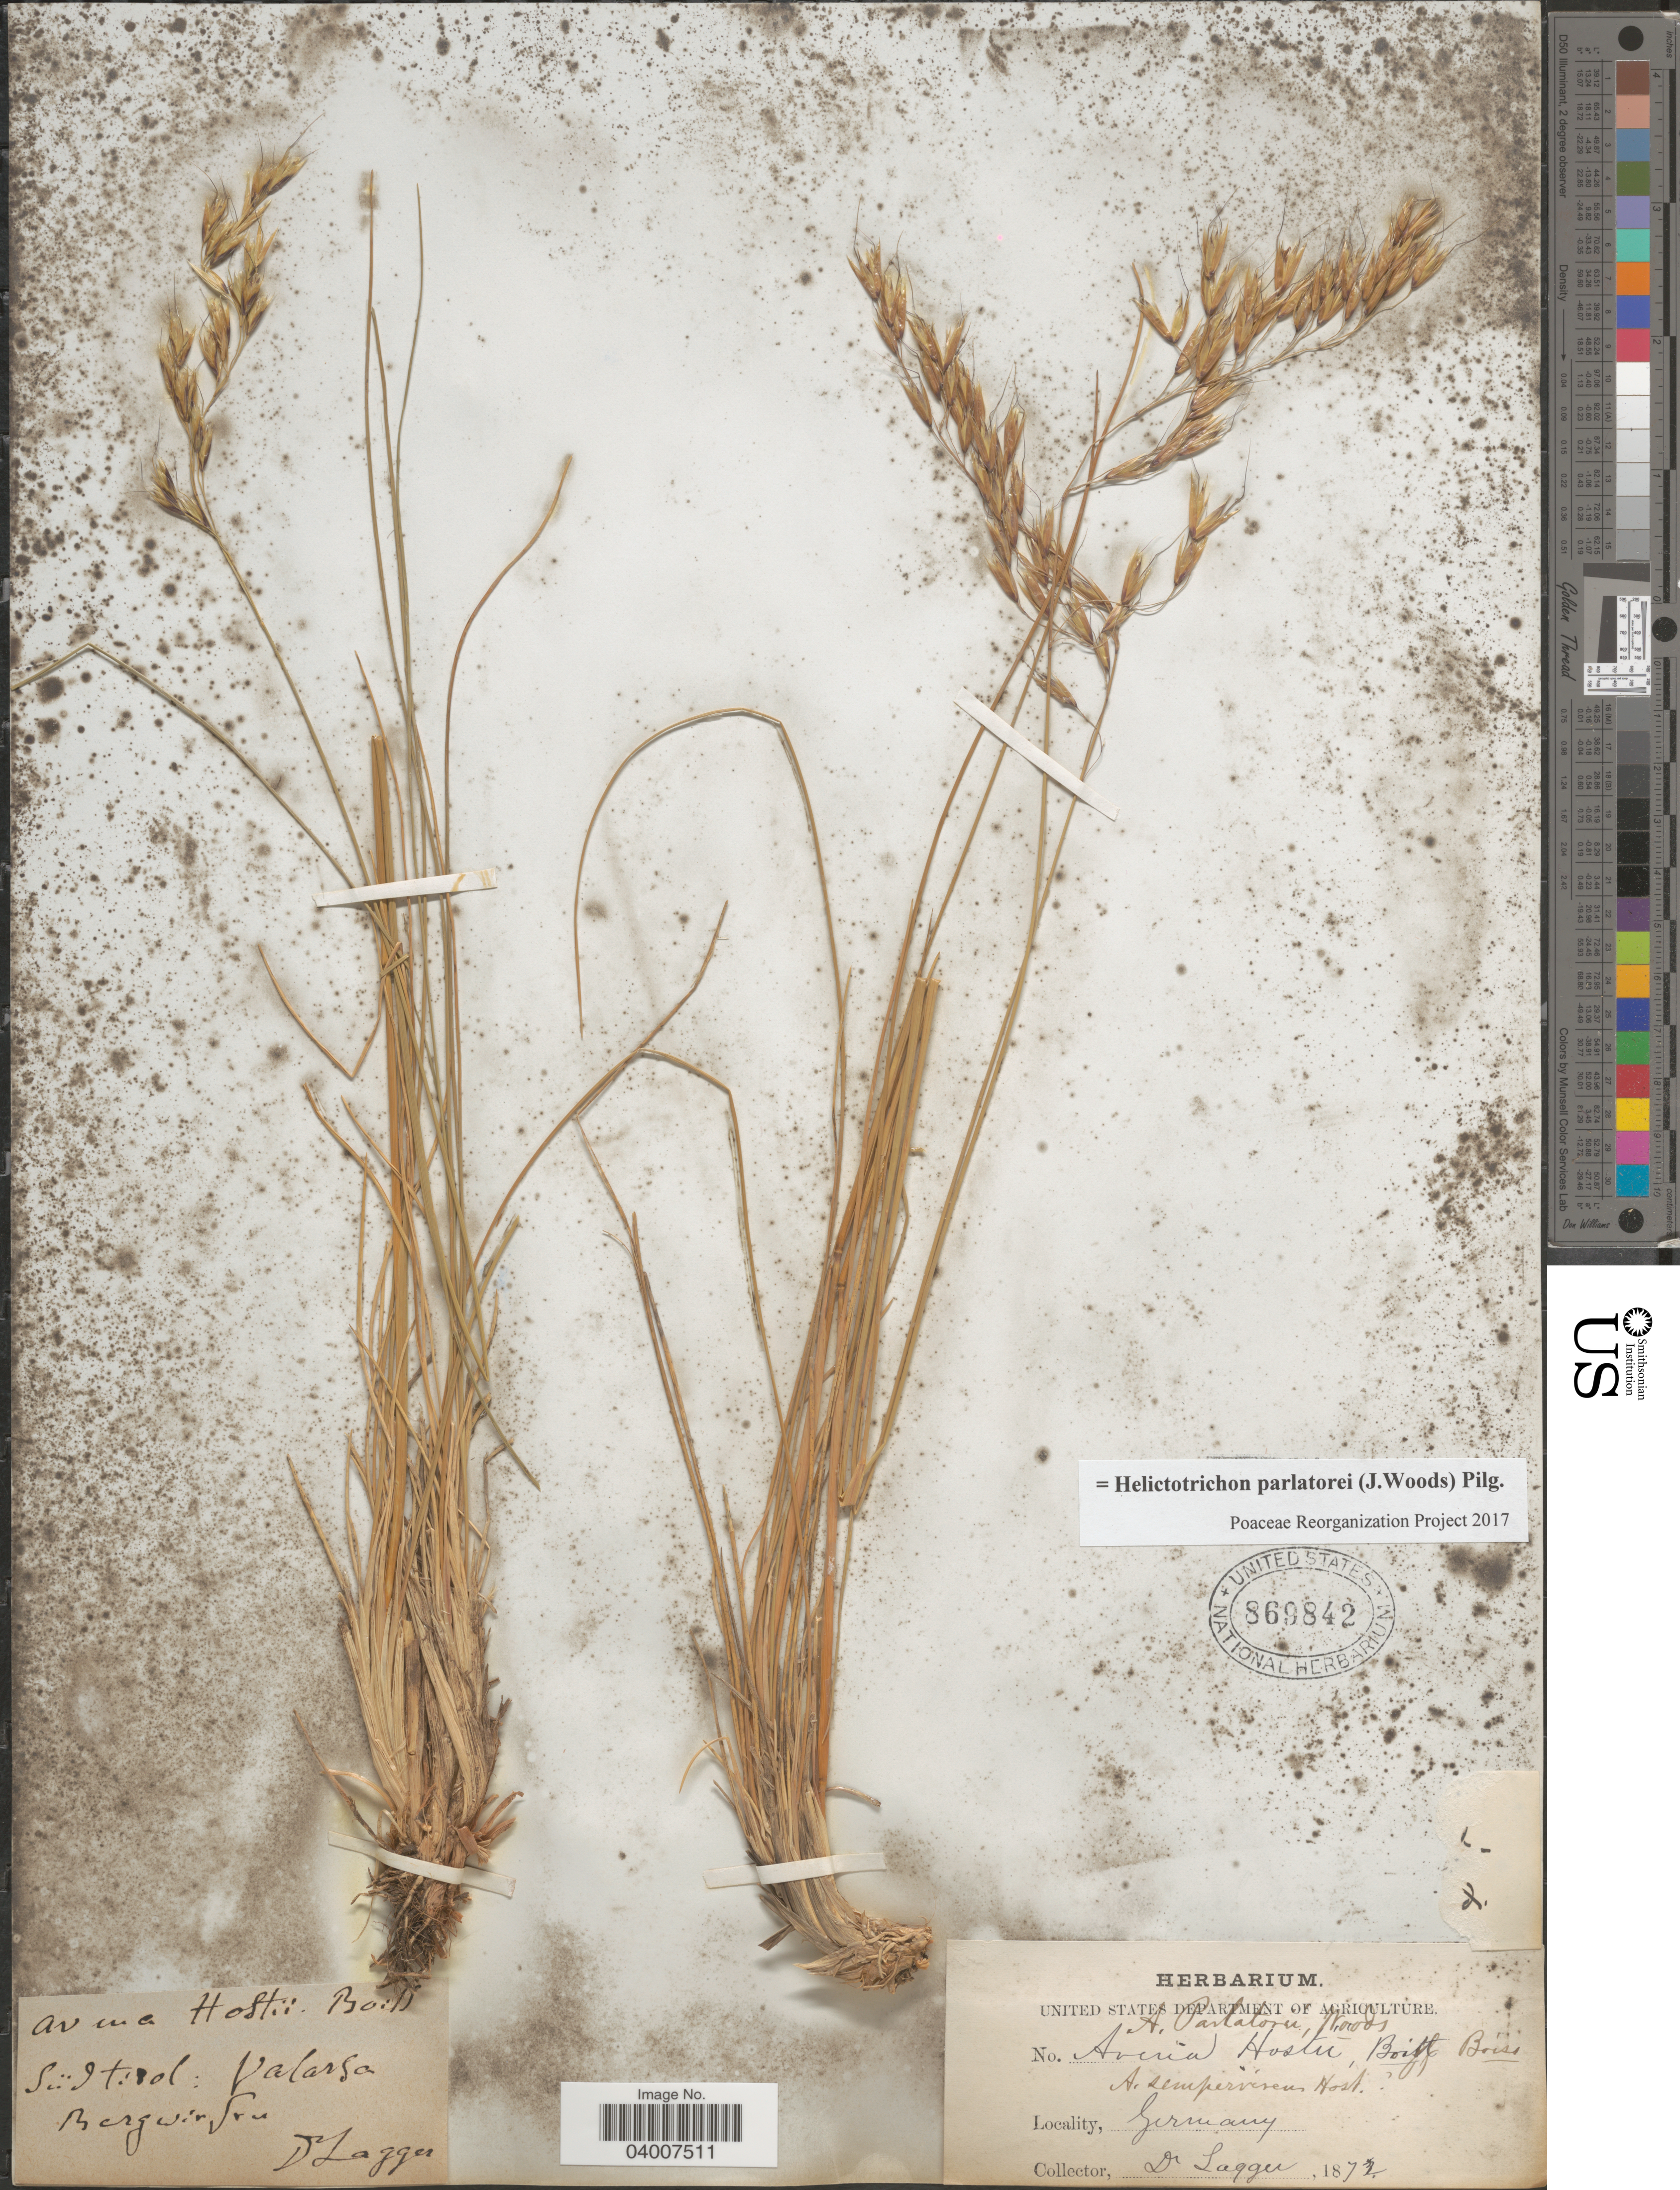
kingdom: Plantae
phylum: Tracheophyta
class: Liliopsida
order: Poales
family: Poaceae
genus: Helictotrichon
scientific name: Helictotrichon parlatorei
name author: (J. Woods) Pilg.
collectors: D. Lagger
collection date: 1872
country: Germany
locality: Süd Tirol: Valarsa.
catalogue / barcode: US 869842